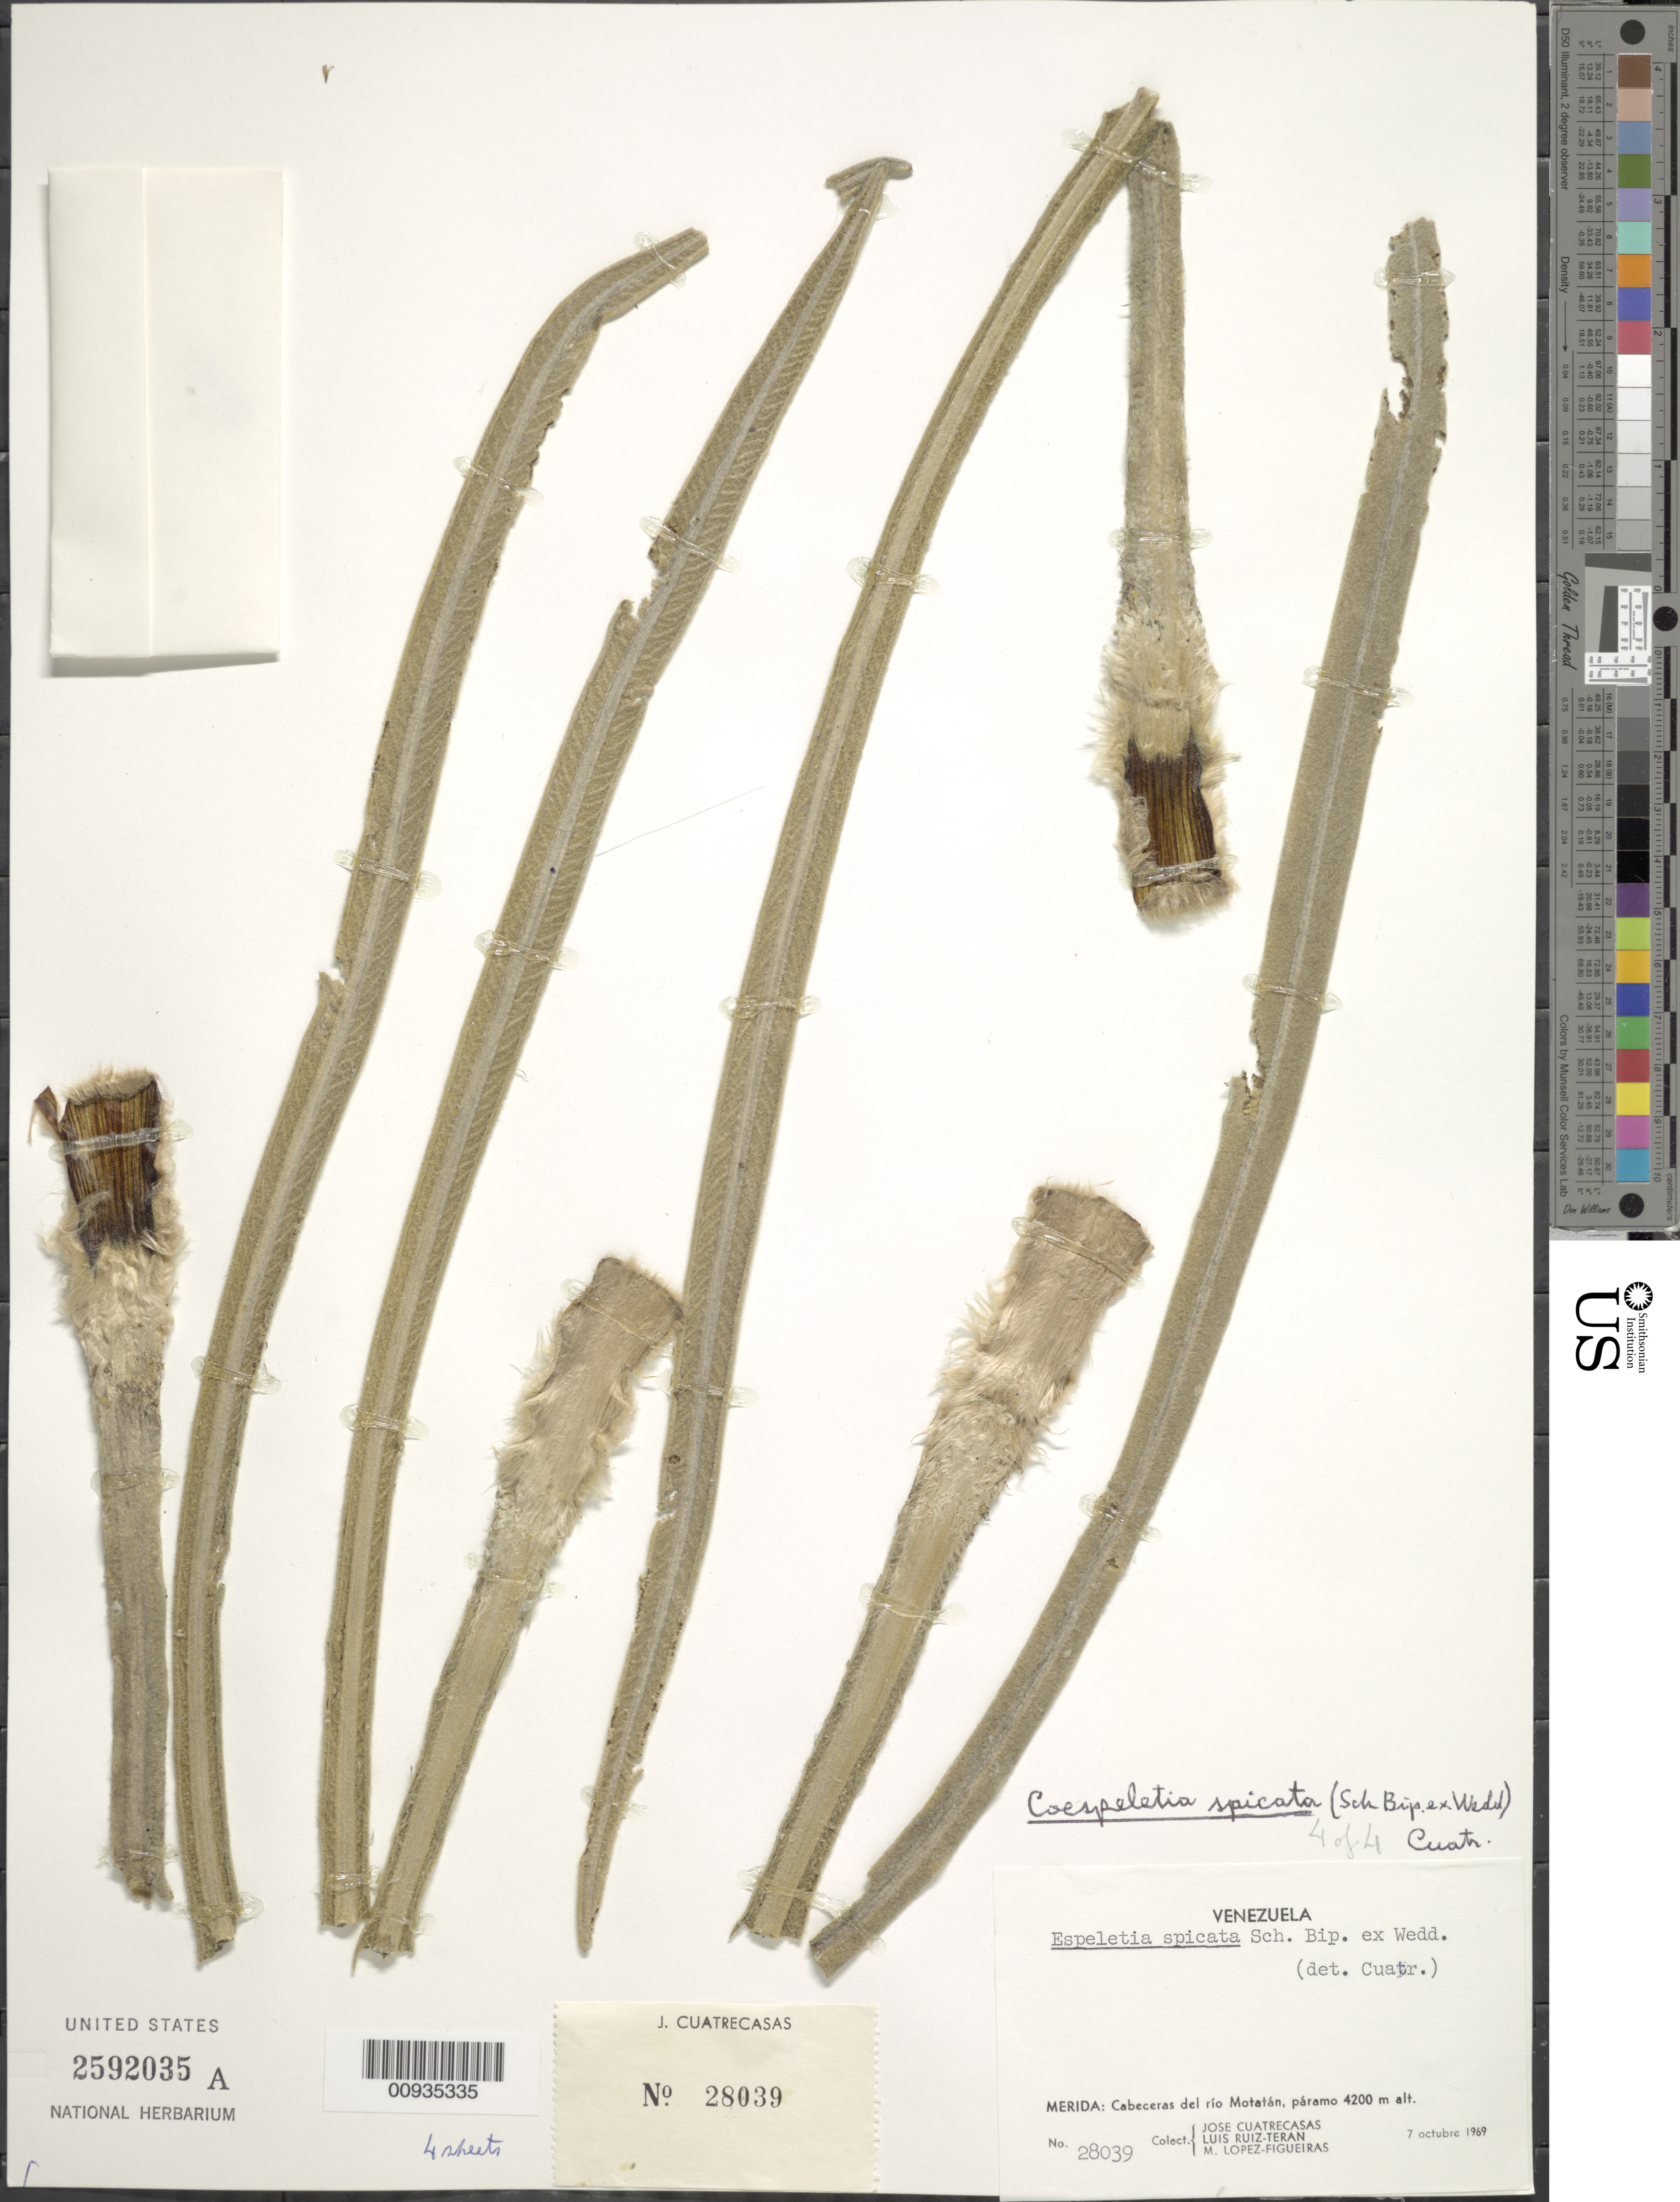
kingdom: Plantae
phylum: Tracheophyta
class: Magnoliopsida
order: Asterales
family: Asteraceae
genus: Coespeletia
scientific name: Coespeletia spicata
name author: (Sch. Bip. ex Wedd.) Cuatrec.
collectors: J. Cuatrecasas, L. Teran & M. López Figueiras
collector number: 28039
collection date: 1969-10-07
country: Venezuela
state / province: Mérida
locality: Cabeceras del rio Motatan, paramo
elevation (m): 4200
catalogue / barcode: US 2592035A